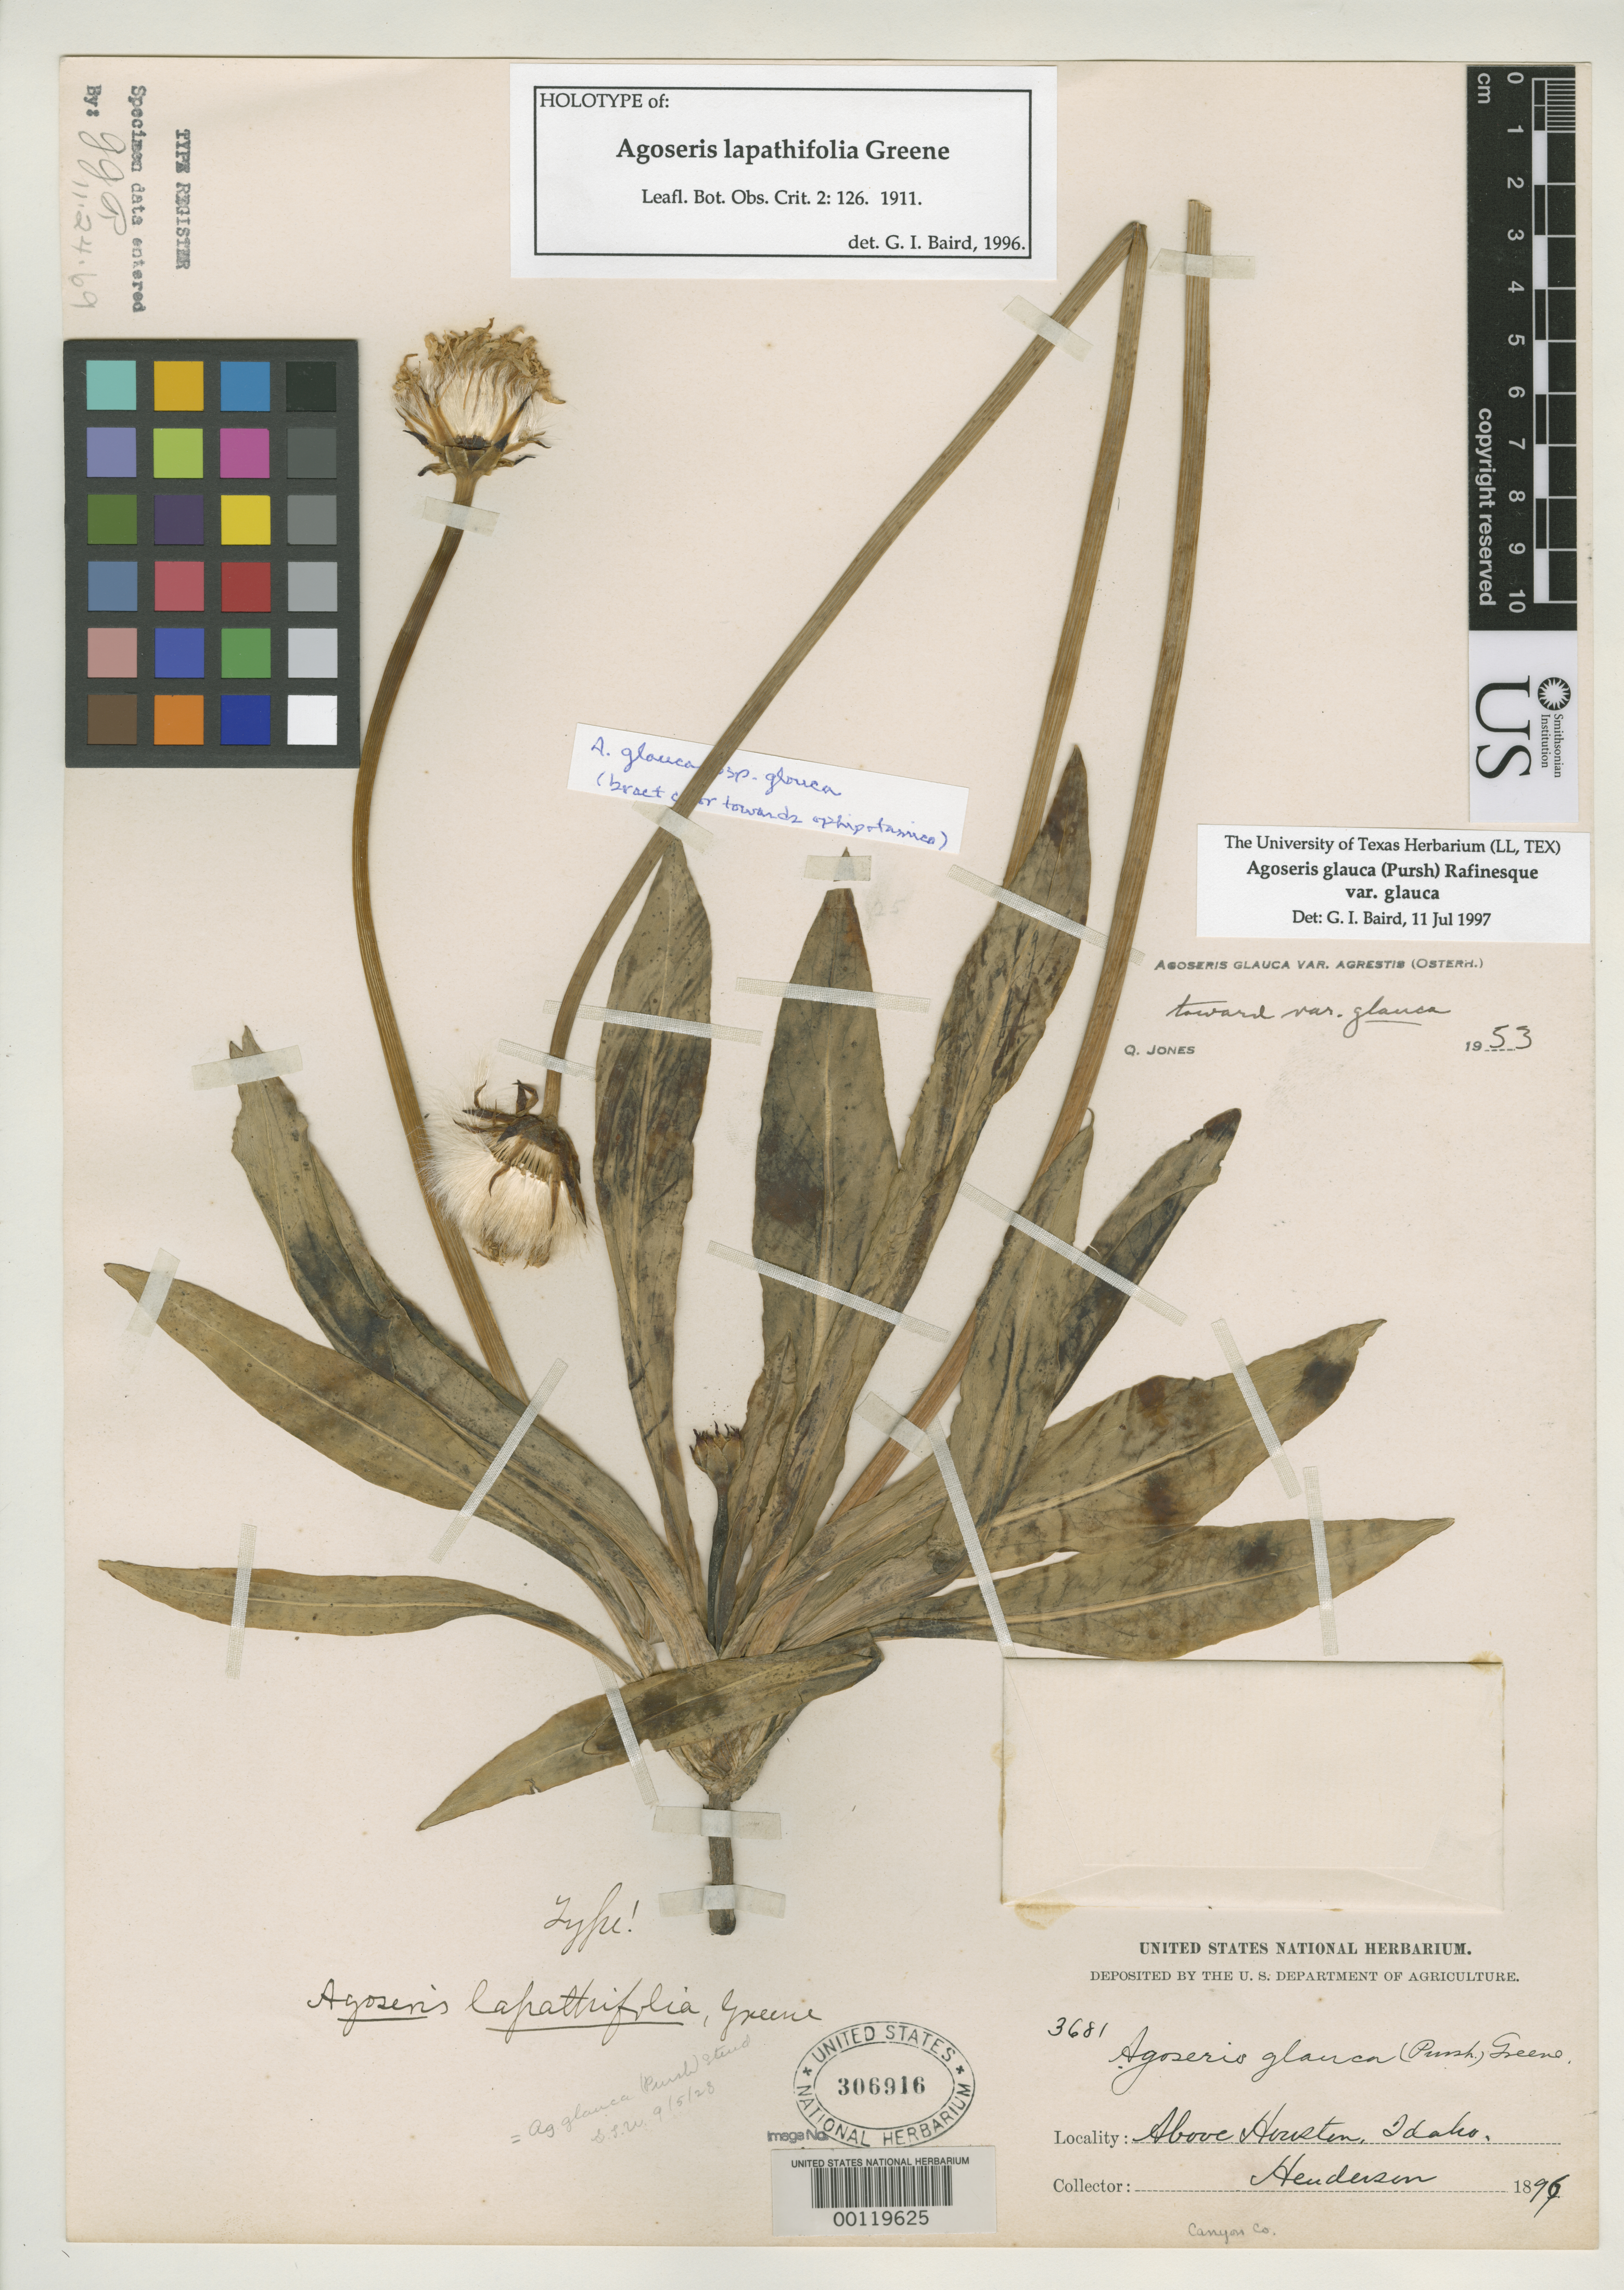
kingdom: Plantae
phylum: Tracheophyta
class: Magnoliopsida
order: Asterales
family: Asteraceae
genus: Agoseris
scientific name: Agoseris lapathifolia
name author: Greene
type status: Holotype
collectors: L. F. Henderson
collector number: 3681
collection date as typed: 1896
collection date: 1896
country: United States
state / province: Idaho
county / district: Canyon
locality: Above Houston.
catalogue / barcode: US 306916